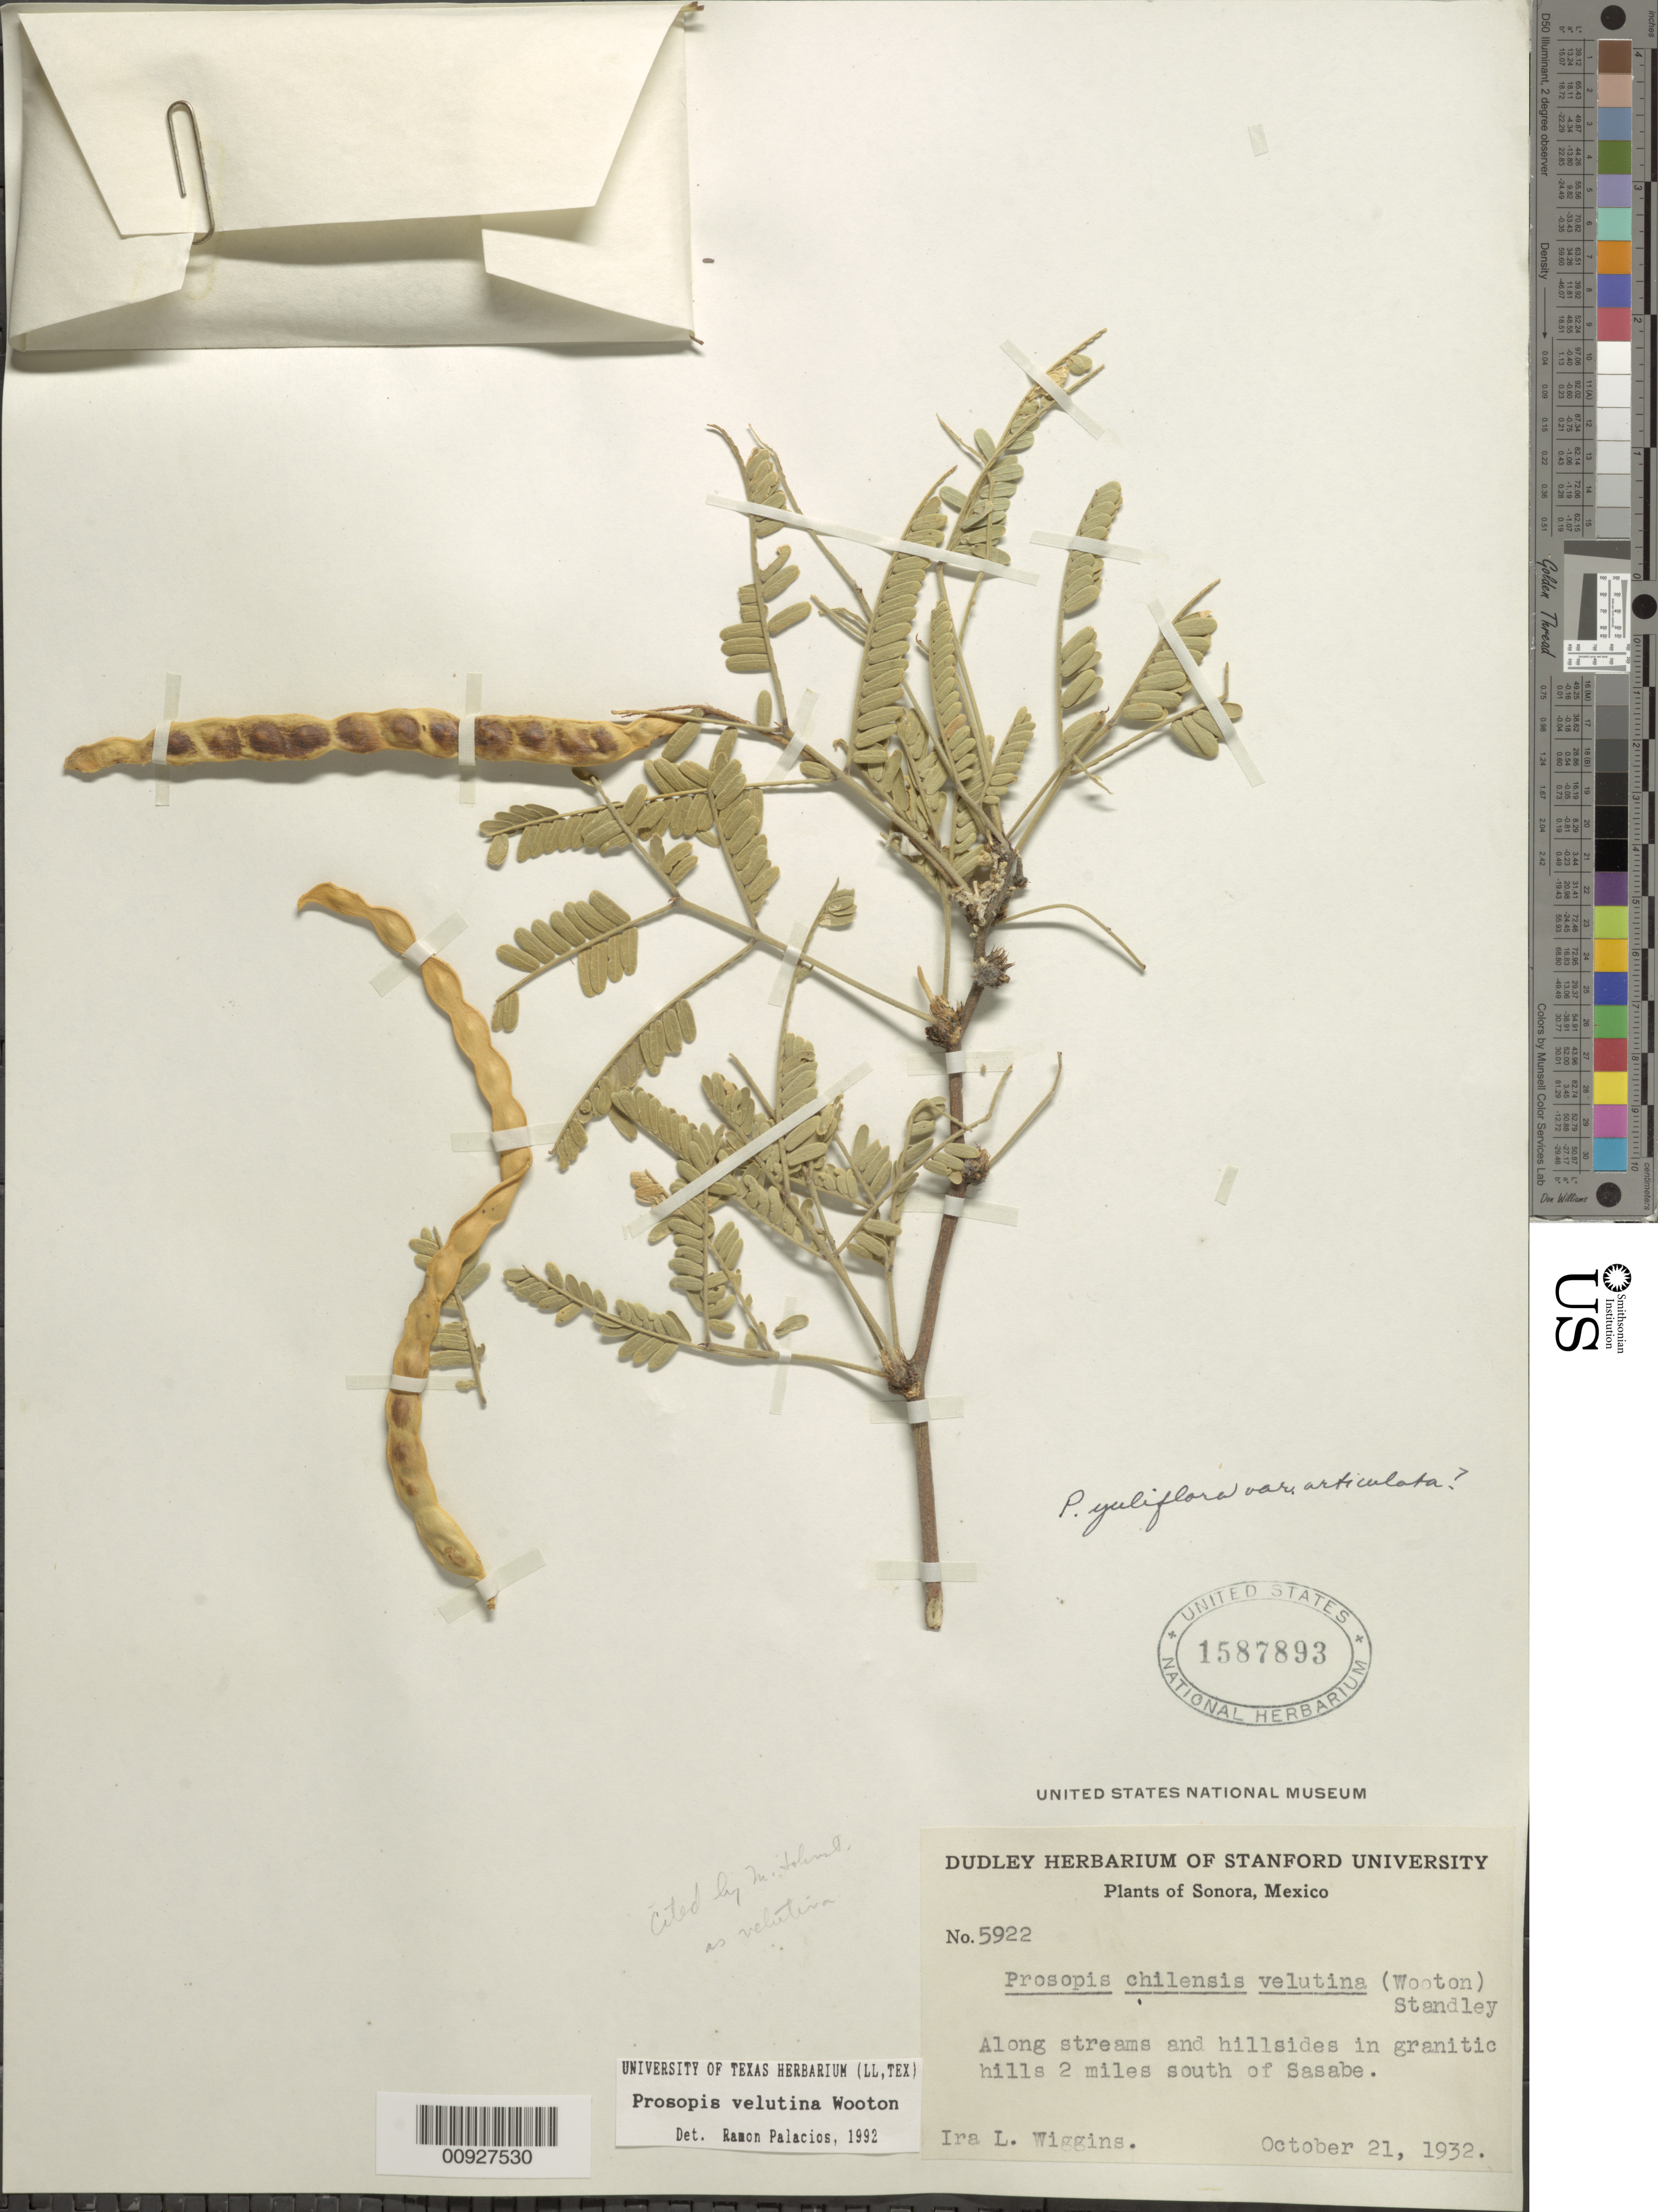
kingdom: Plantae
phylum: Tracheophyta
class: Magnoliopsida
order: Fabales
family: Fabaceae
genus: Neltuma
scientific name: Neltuma velutina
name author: (Wooton) Britton & Rose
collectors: I. L. Wiggins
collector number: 5922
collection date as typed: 21 Oct 1932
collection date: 1932-10-21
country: Mexico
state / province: Sonora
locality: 2 miles south of Sasabe.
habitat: Along streams and hillsides in granitic hills.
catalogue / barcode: US 1587893